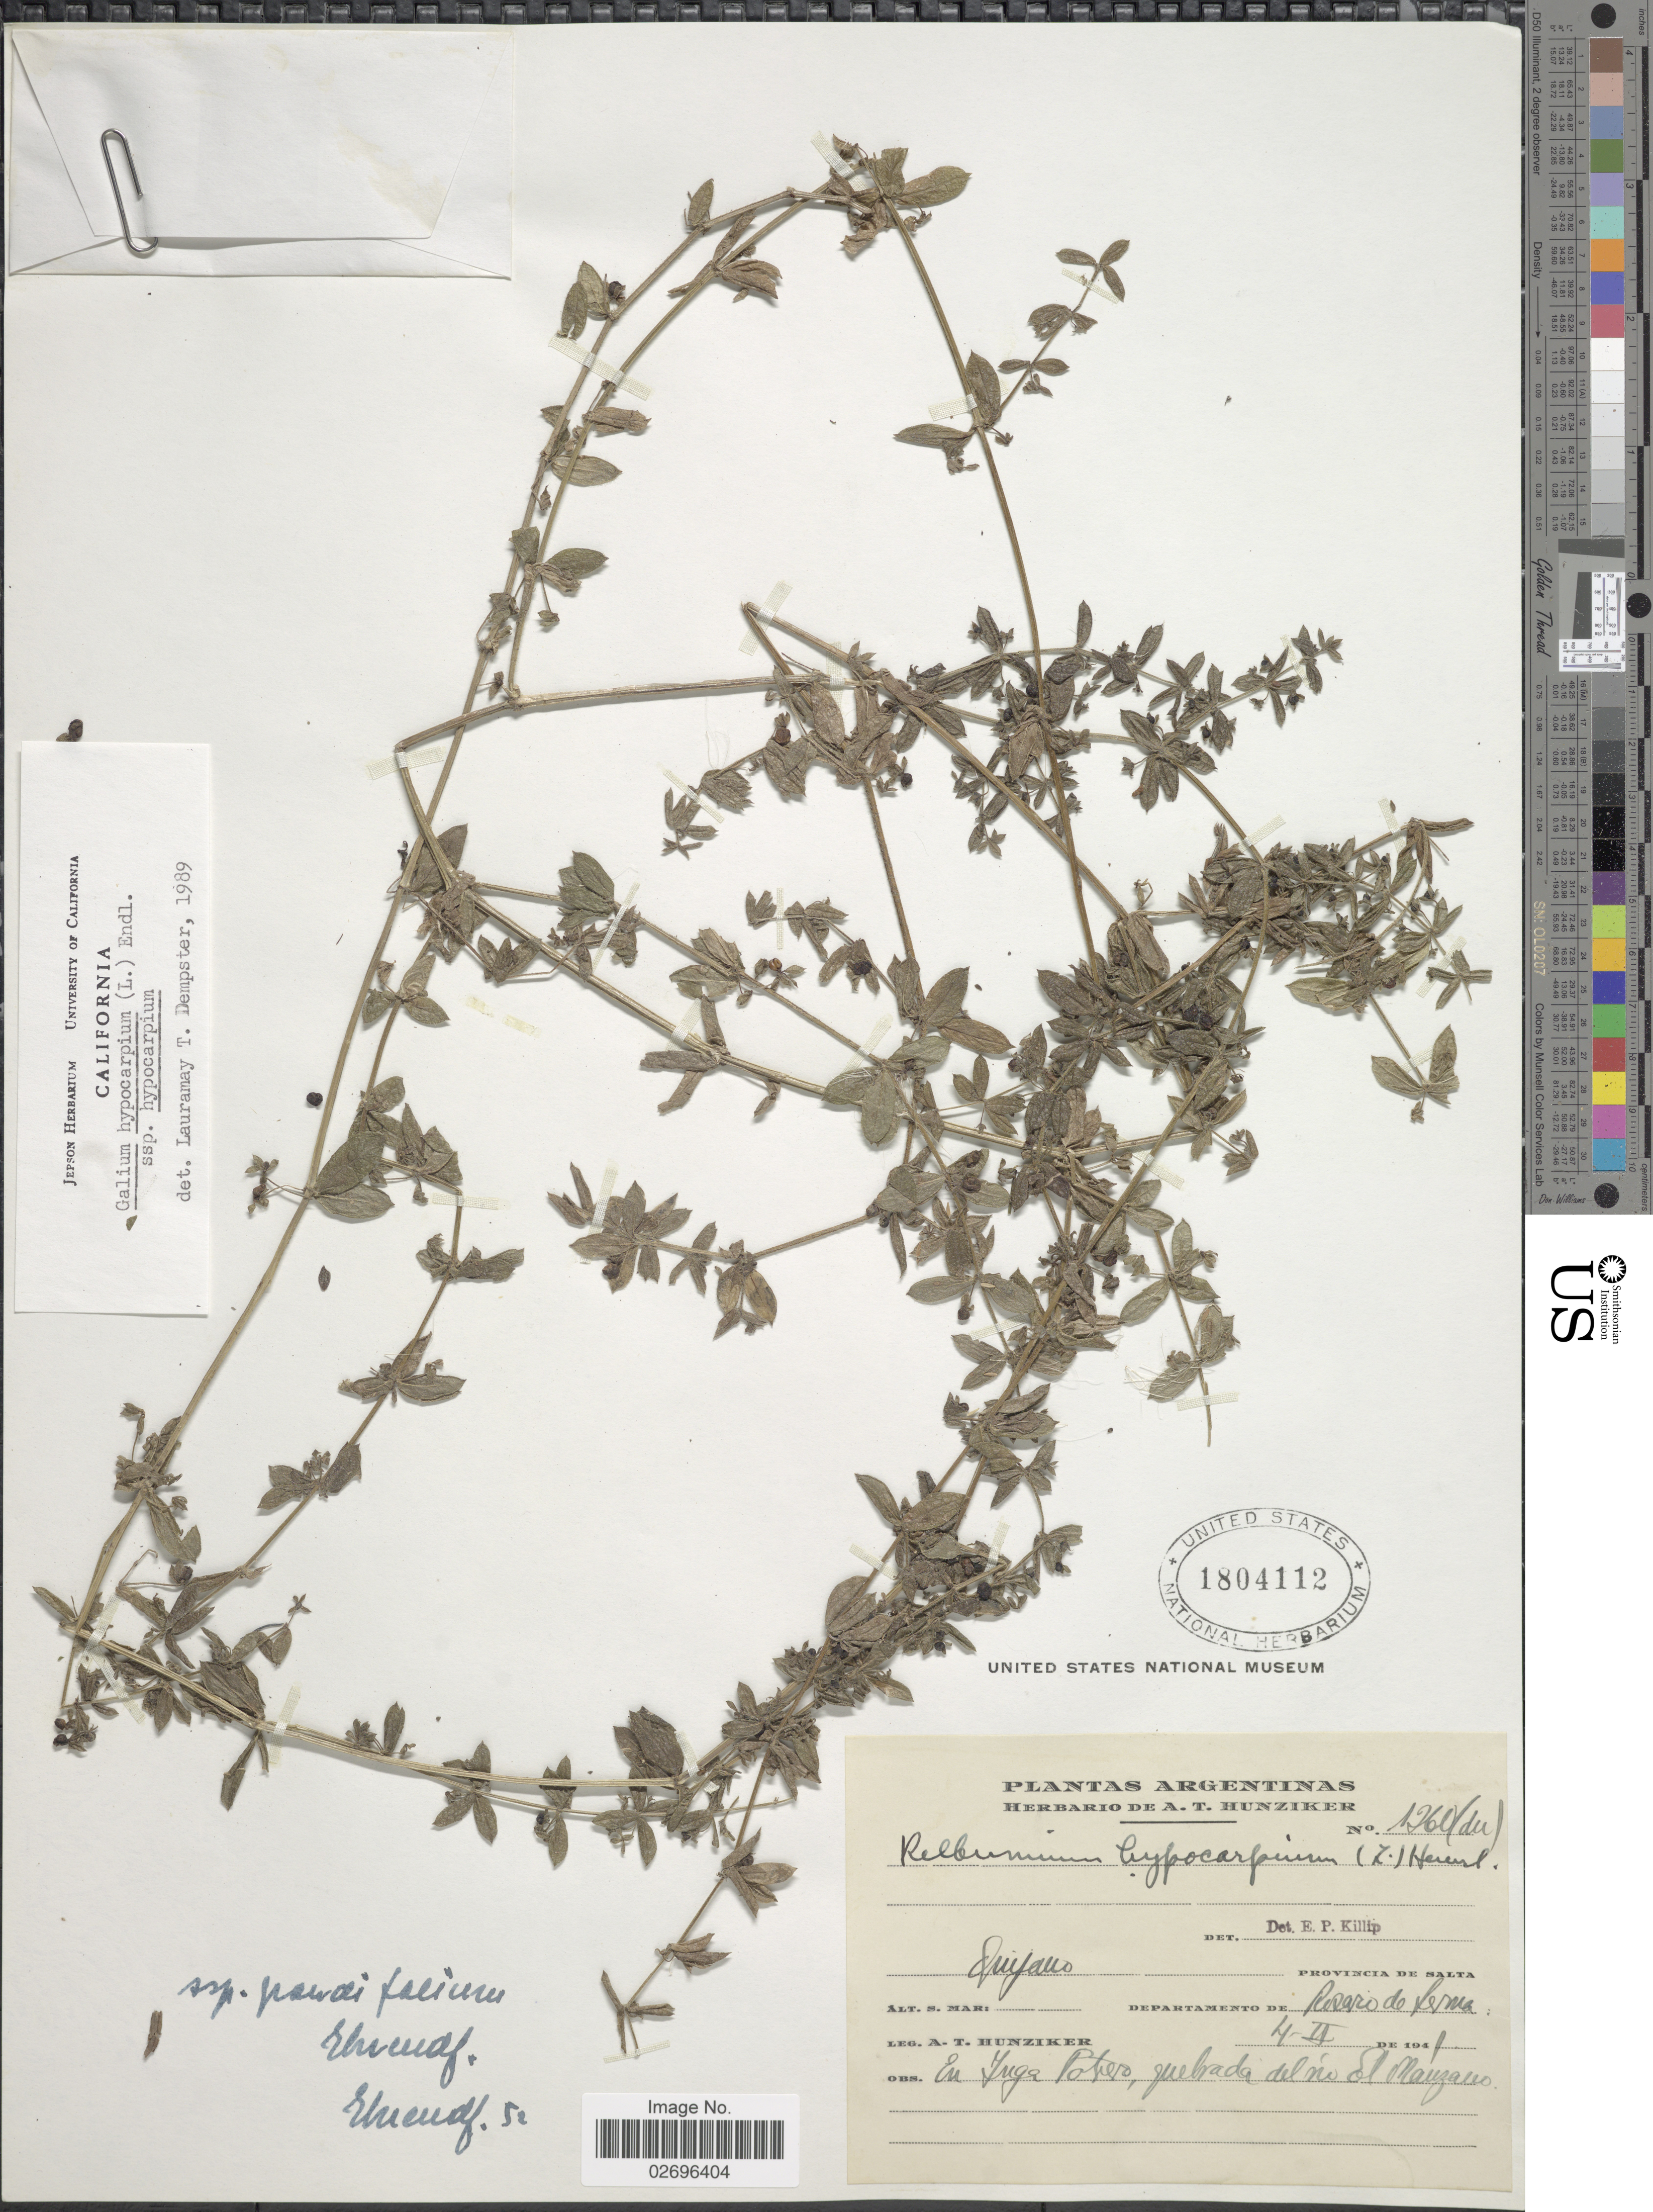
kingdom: Plantae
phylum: Tracheophyta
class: Magnoliopsida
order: Gentianales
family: Rubiaceae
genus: Galium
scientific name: Galium hypocarpium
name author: (L.) Endl. ex Griseb.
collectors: A. T. Hunziker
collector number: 1260(du)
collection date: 1941-02-04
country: Argentina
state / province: Salta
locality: Quijano, Departamento de Rosario de Lerma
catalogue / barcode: US 1804112